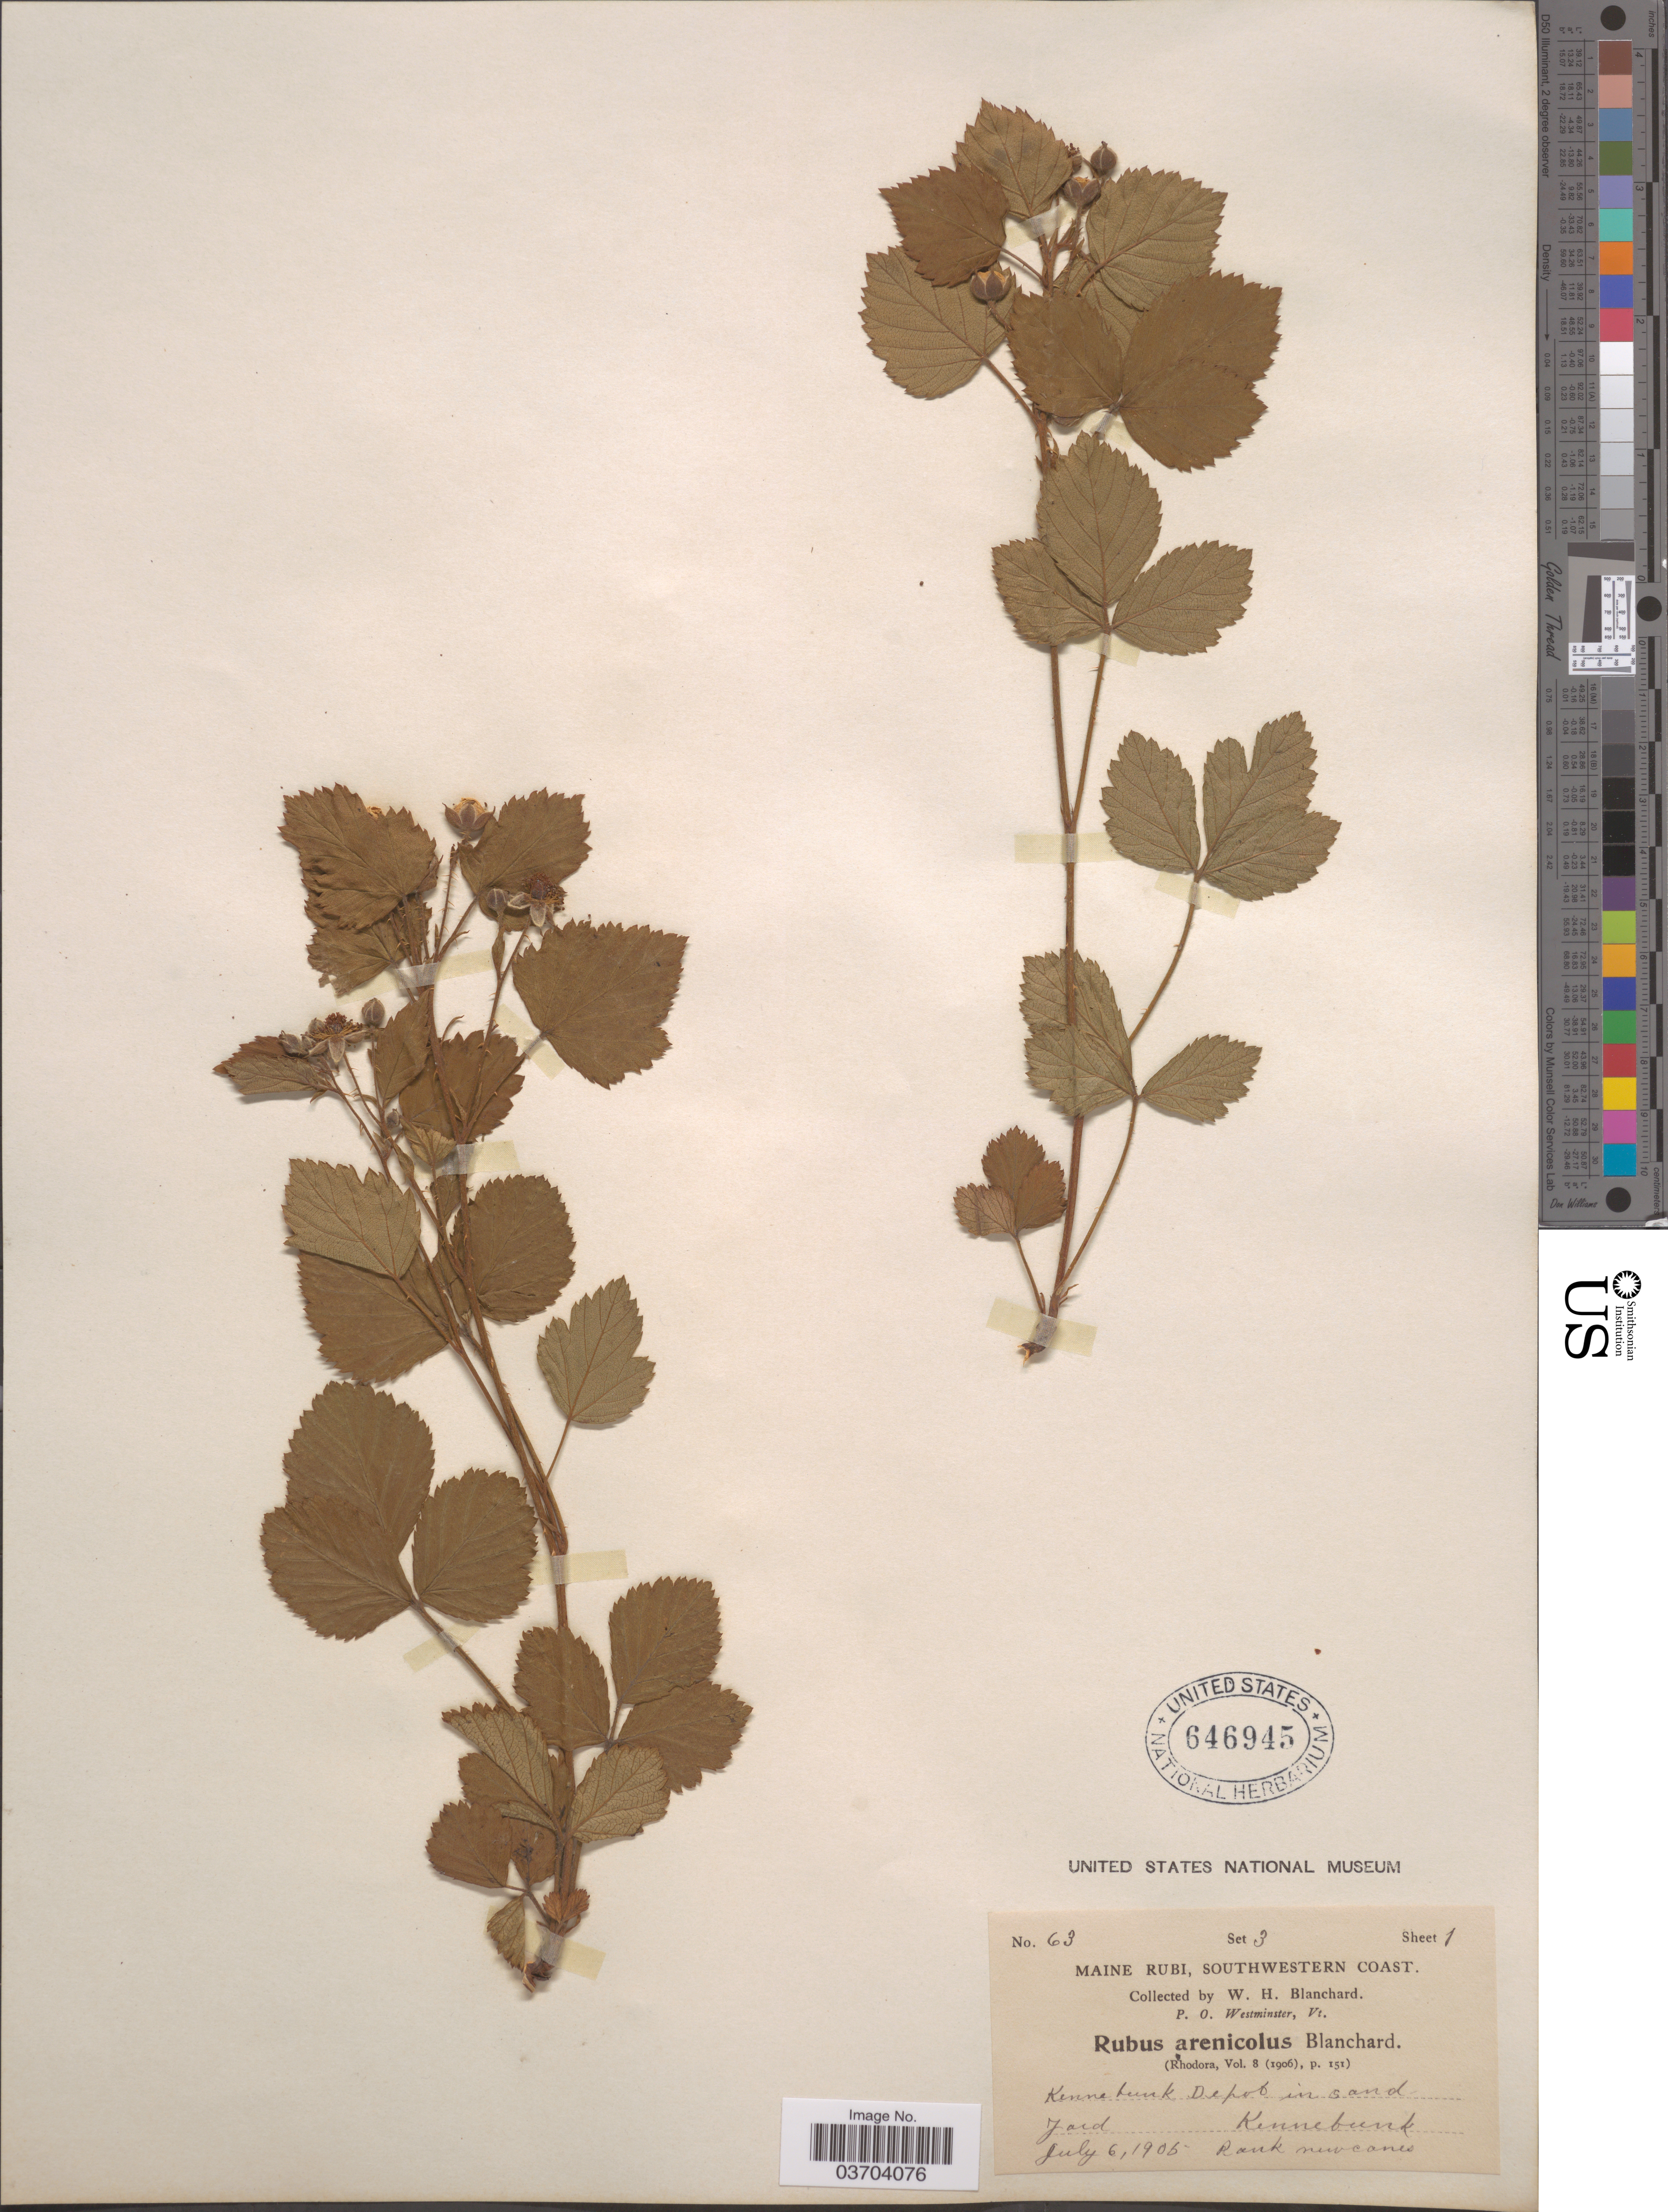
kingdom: Plantae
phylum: Tracheophyta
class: Magnoliopsida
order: Rosales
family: Rosaceae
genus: Rubus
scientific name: Rubus arenicola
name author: Blanch.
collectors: W. H. Blanchard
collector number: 63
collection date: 1905-07-06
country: United States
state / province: Maine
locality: Southwestern Coast. Kennebunk Depot in sand. Kennebunk.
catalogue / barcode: US 646945